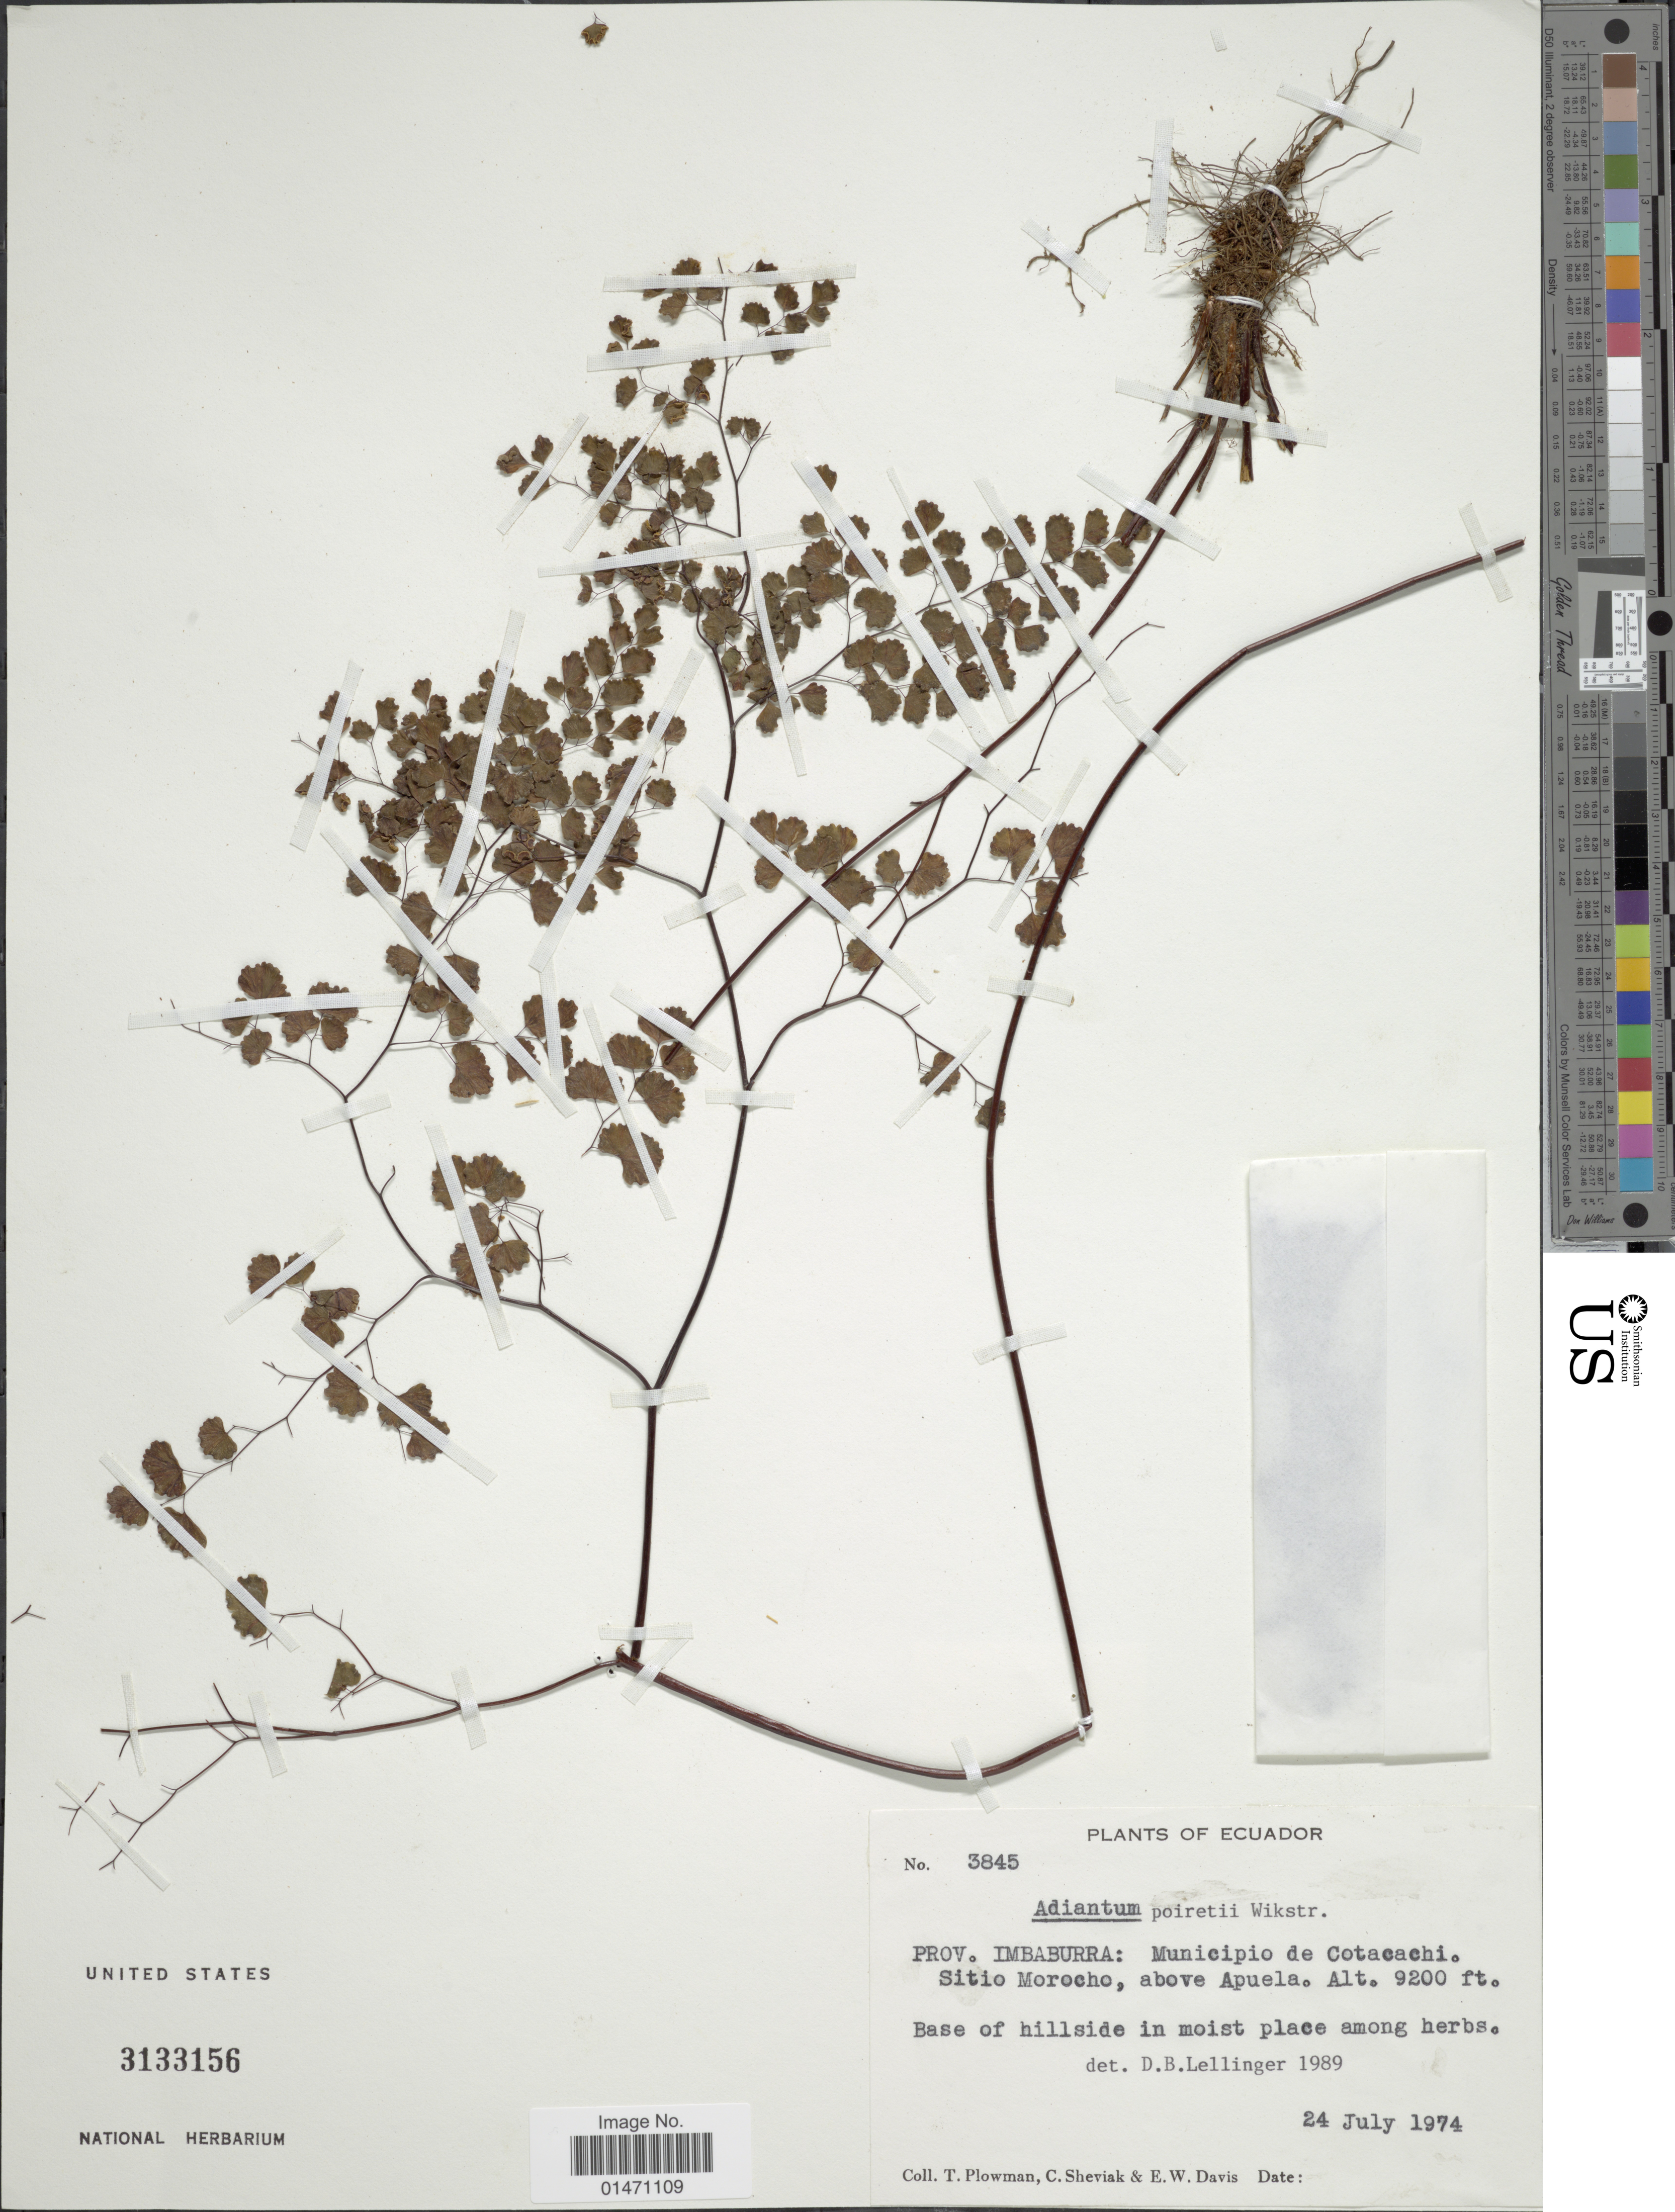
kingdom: Plantae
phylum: Tracheophyta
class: Polypodiopsida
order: Polypodiales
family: Pteridaceae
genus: Adiantum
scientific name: Adiantum poiretii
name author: Wikstr.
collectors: T. Plowman, C. J. Sheviak & E. W. Davis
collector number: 3845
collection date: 1974-07-24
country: Ecuador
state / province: Imbabura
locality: Prov. Imbaburra: Municipio de Cotacachi, Sitio Morocho, above Apuela, base of hillside in moist place among herbs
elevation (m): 2804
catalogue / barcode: US 3133156